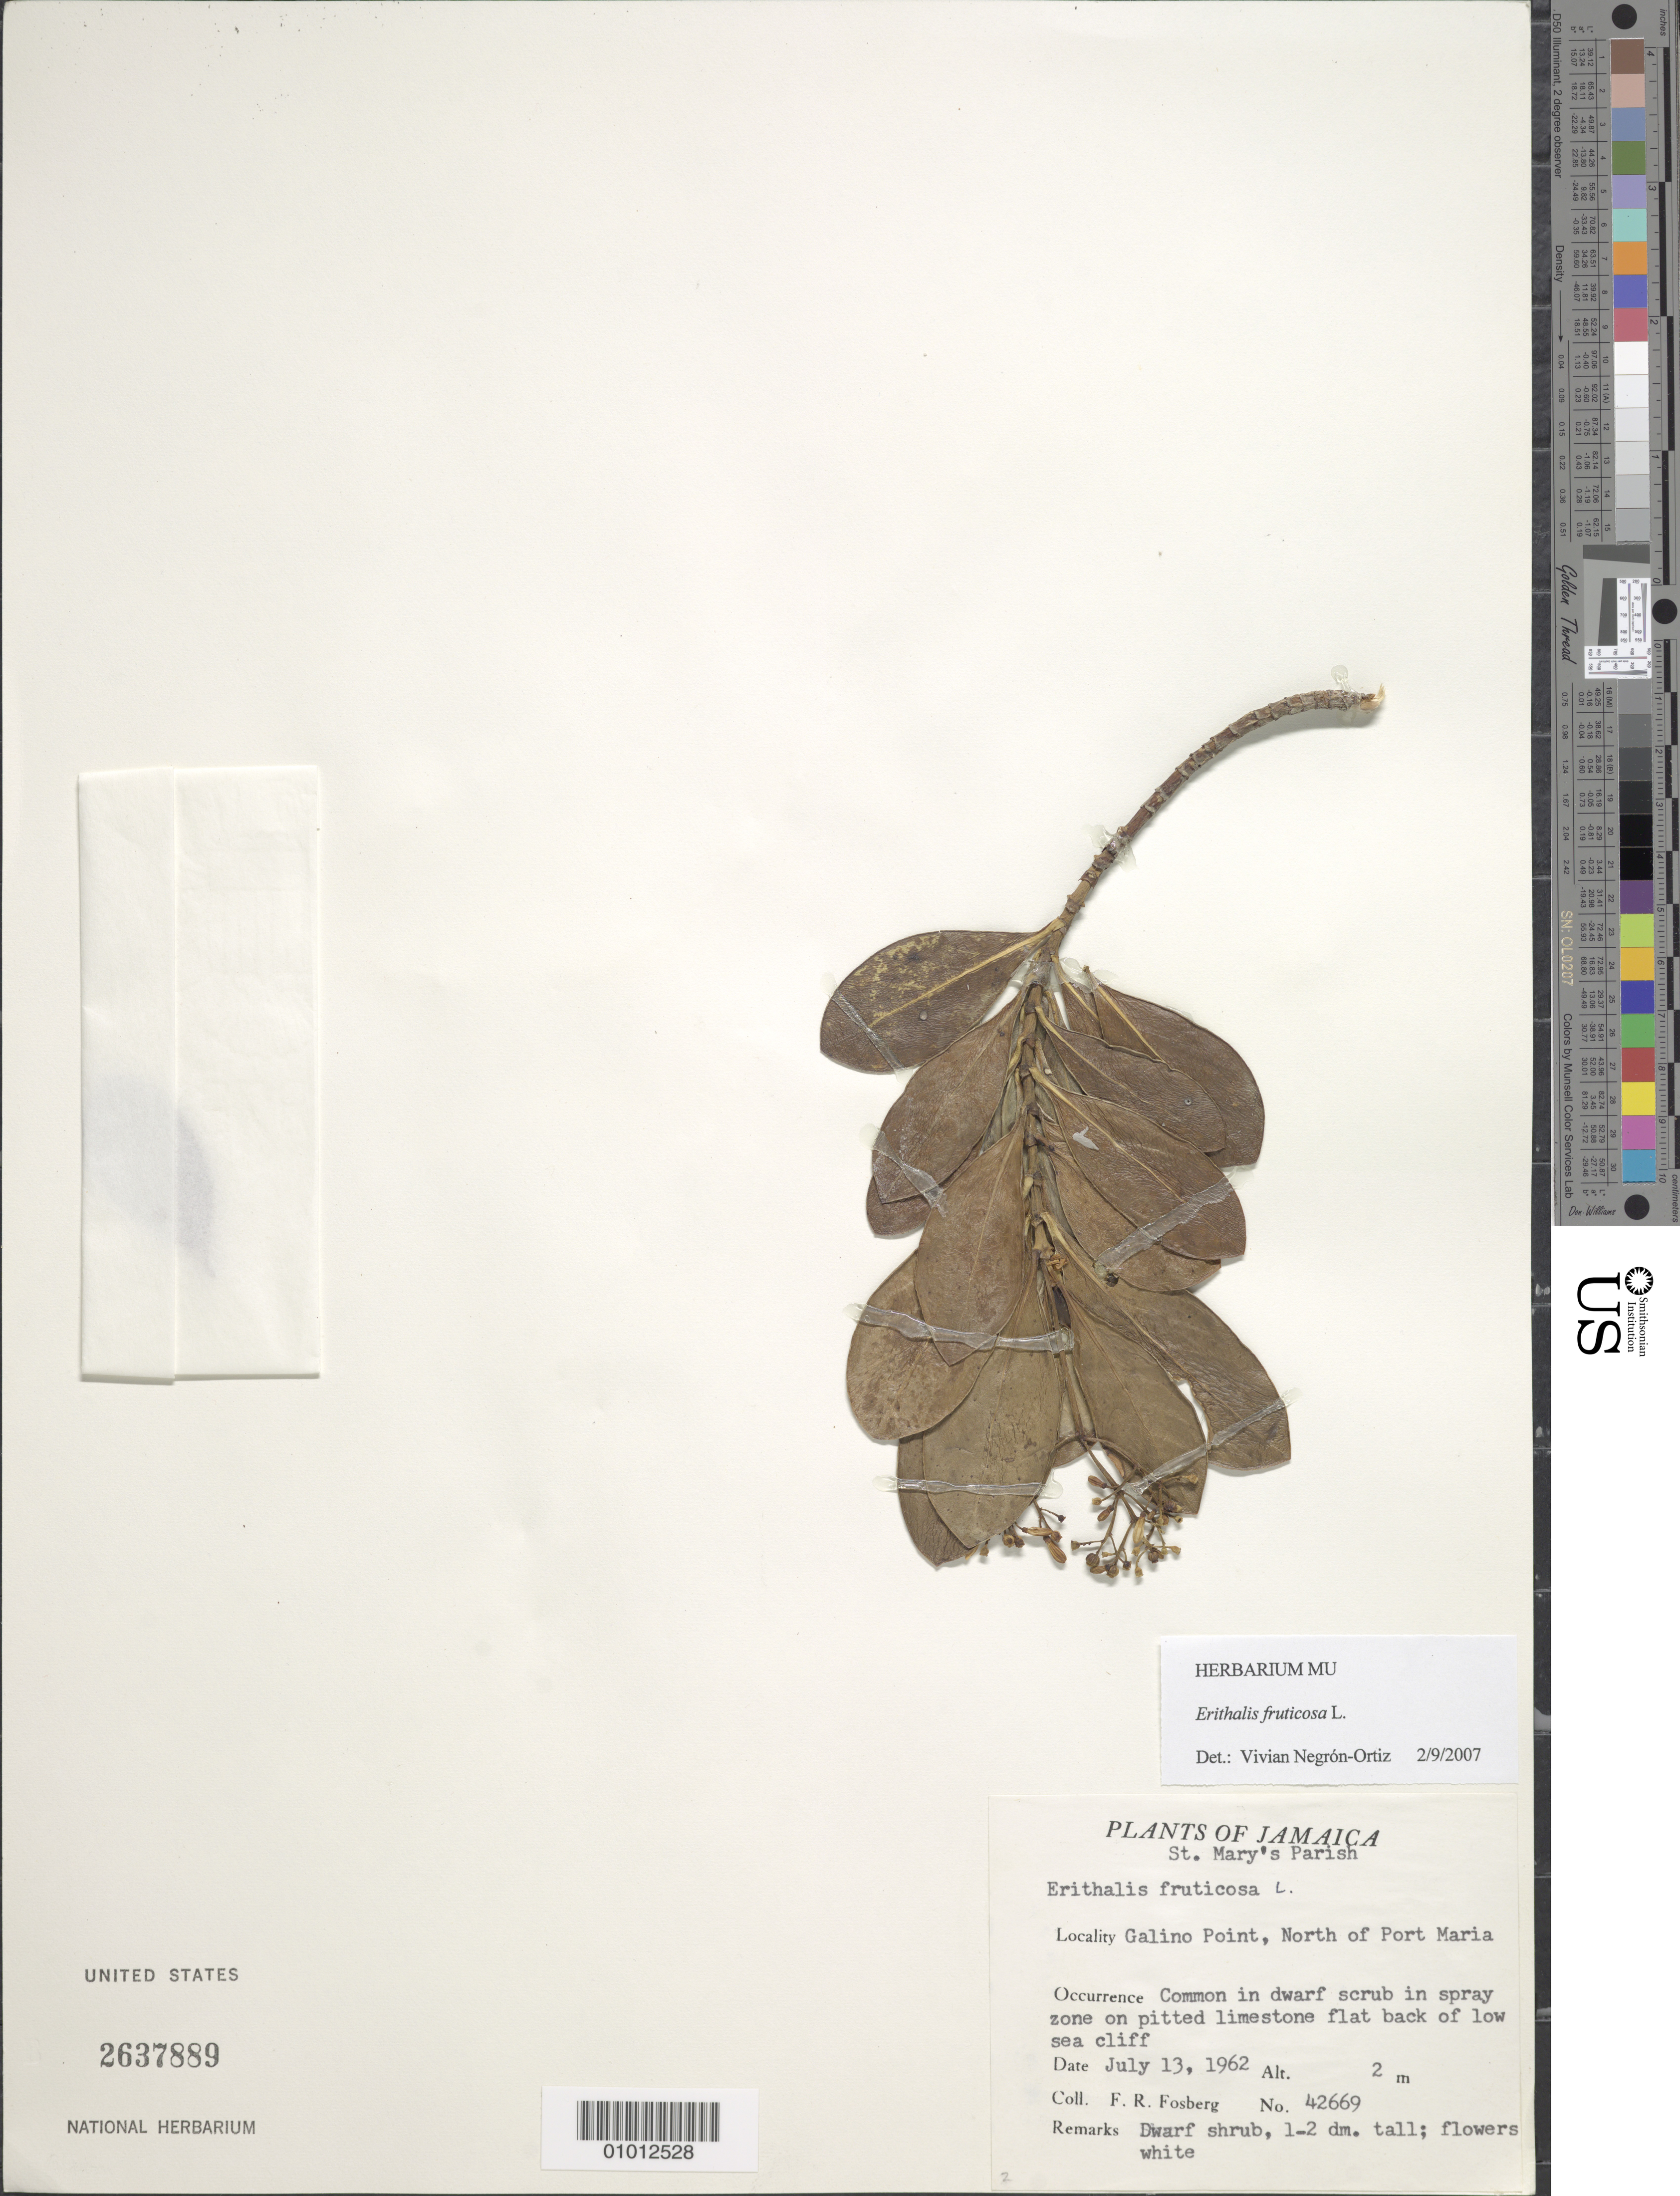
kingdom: Plantae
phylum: Tracheophyta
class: Magnoliopsida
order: Gentianales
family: Rubiaceae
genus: Erithalis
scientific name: Erithalis fruticosa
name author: L.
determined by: Negrón-Ortiz, V.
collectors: F. R. Fosberg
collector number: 42669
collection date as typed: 13 Jul 1962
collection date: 1962-07-13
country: Jamaica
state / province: Saint Mary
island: Jamaica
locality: Galino Point, north of Port Maria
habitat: Common in dwarf scrub in spray zone on pitted limestone flat back of low sea cliff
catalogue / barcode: US 2637889